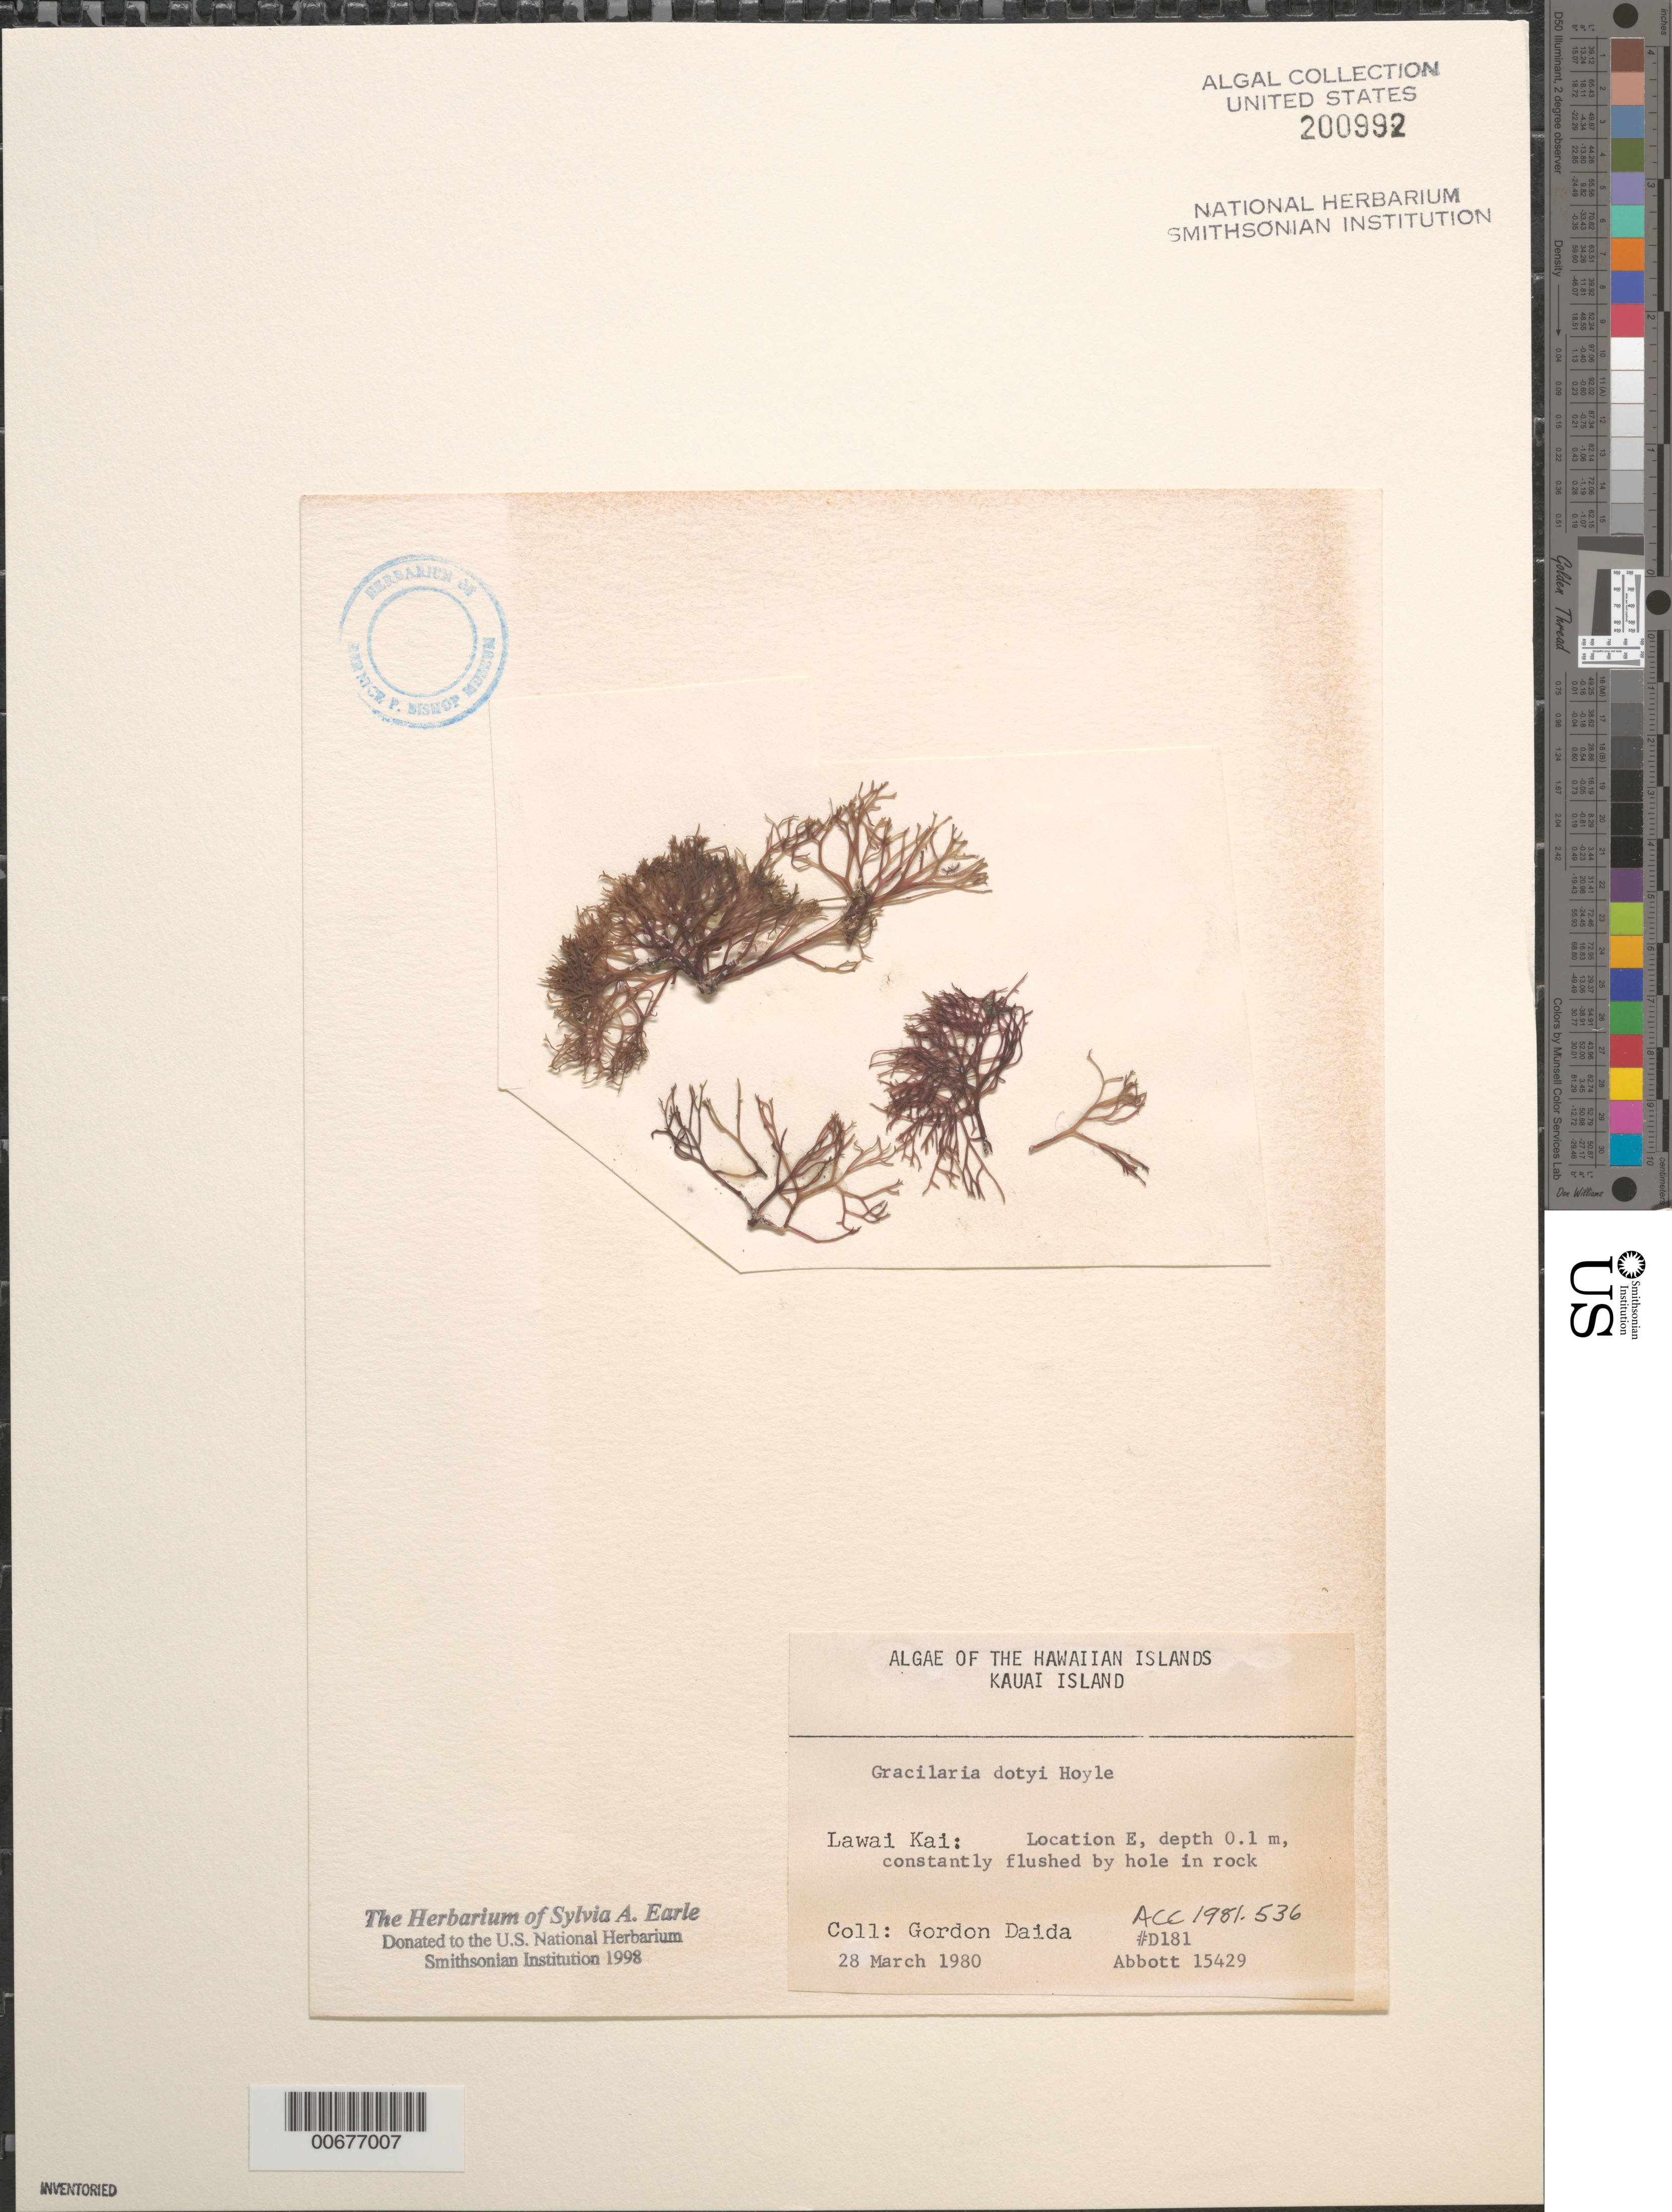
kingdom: Plantae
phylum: Rhodophyta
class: Florideophyceae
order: Gracilariales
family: Gracilariaceae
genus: Gracilaria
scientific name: Gracilaria dotyi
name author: M.D. Hoyle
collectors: G. Daida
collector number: D181 & IAA 15429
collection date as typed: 28 Mar 1980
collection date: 1980-03-28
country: United States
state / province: Hawaii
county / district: Kauai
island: Kaua'i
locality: Lawai Kai, Location E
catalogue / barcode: US 200992